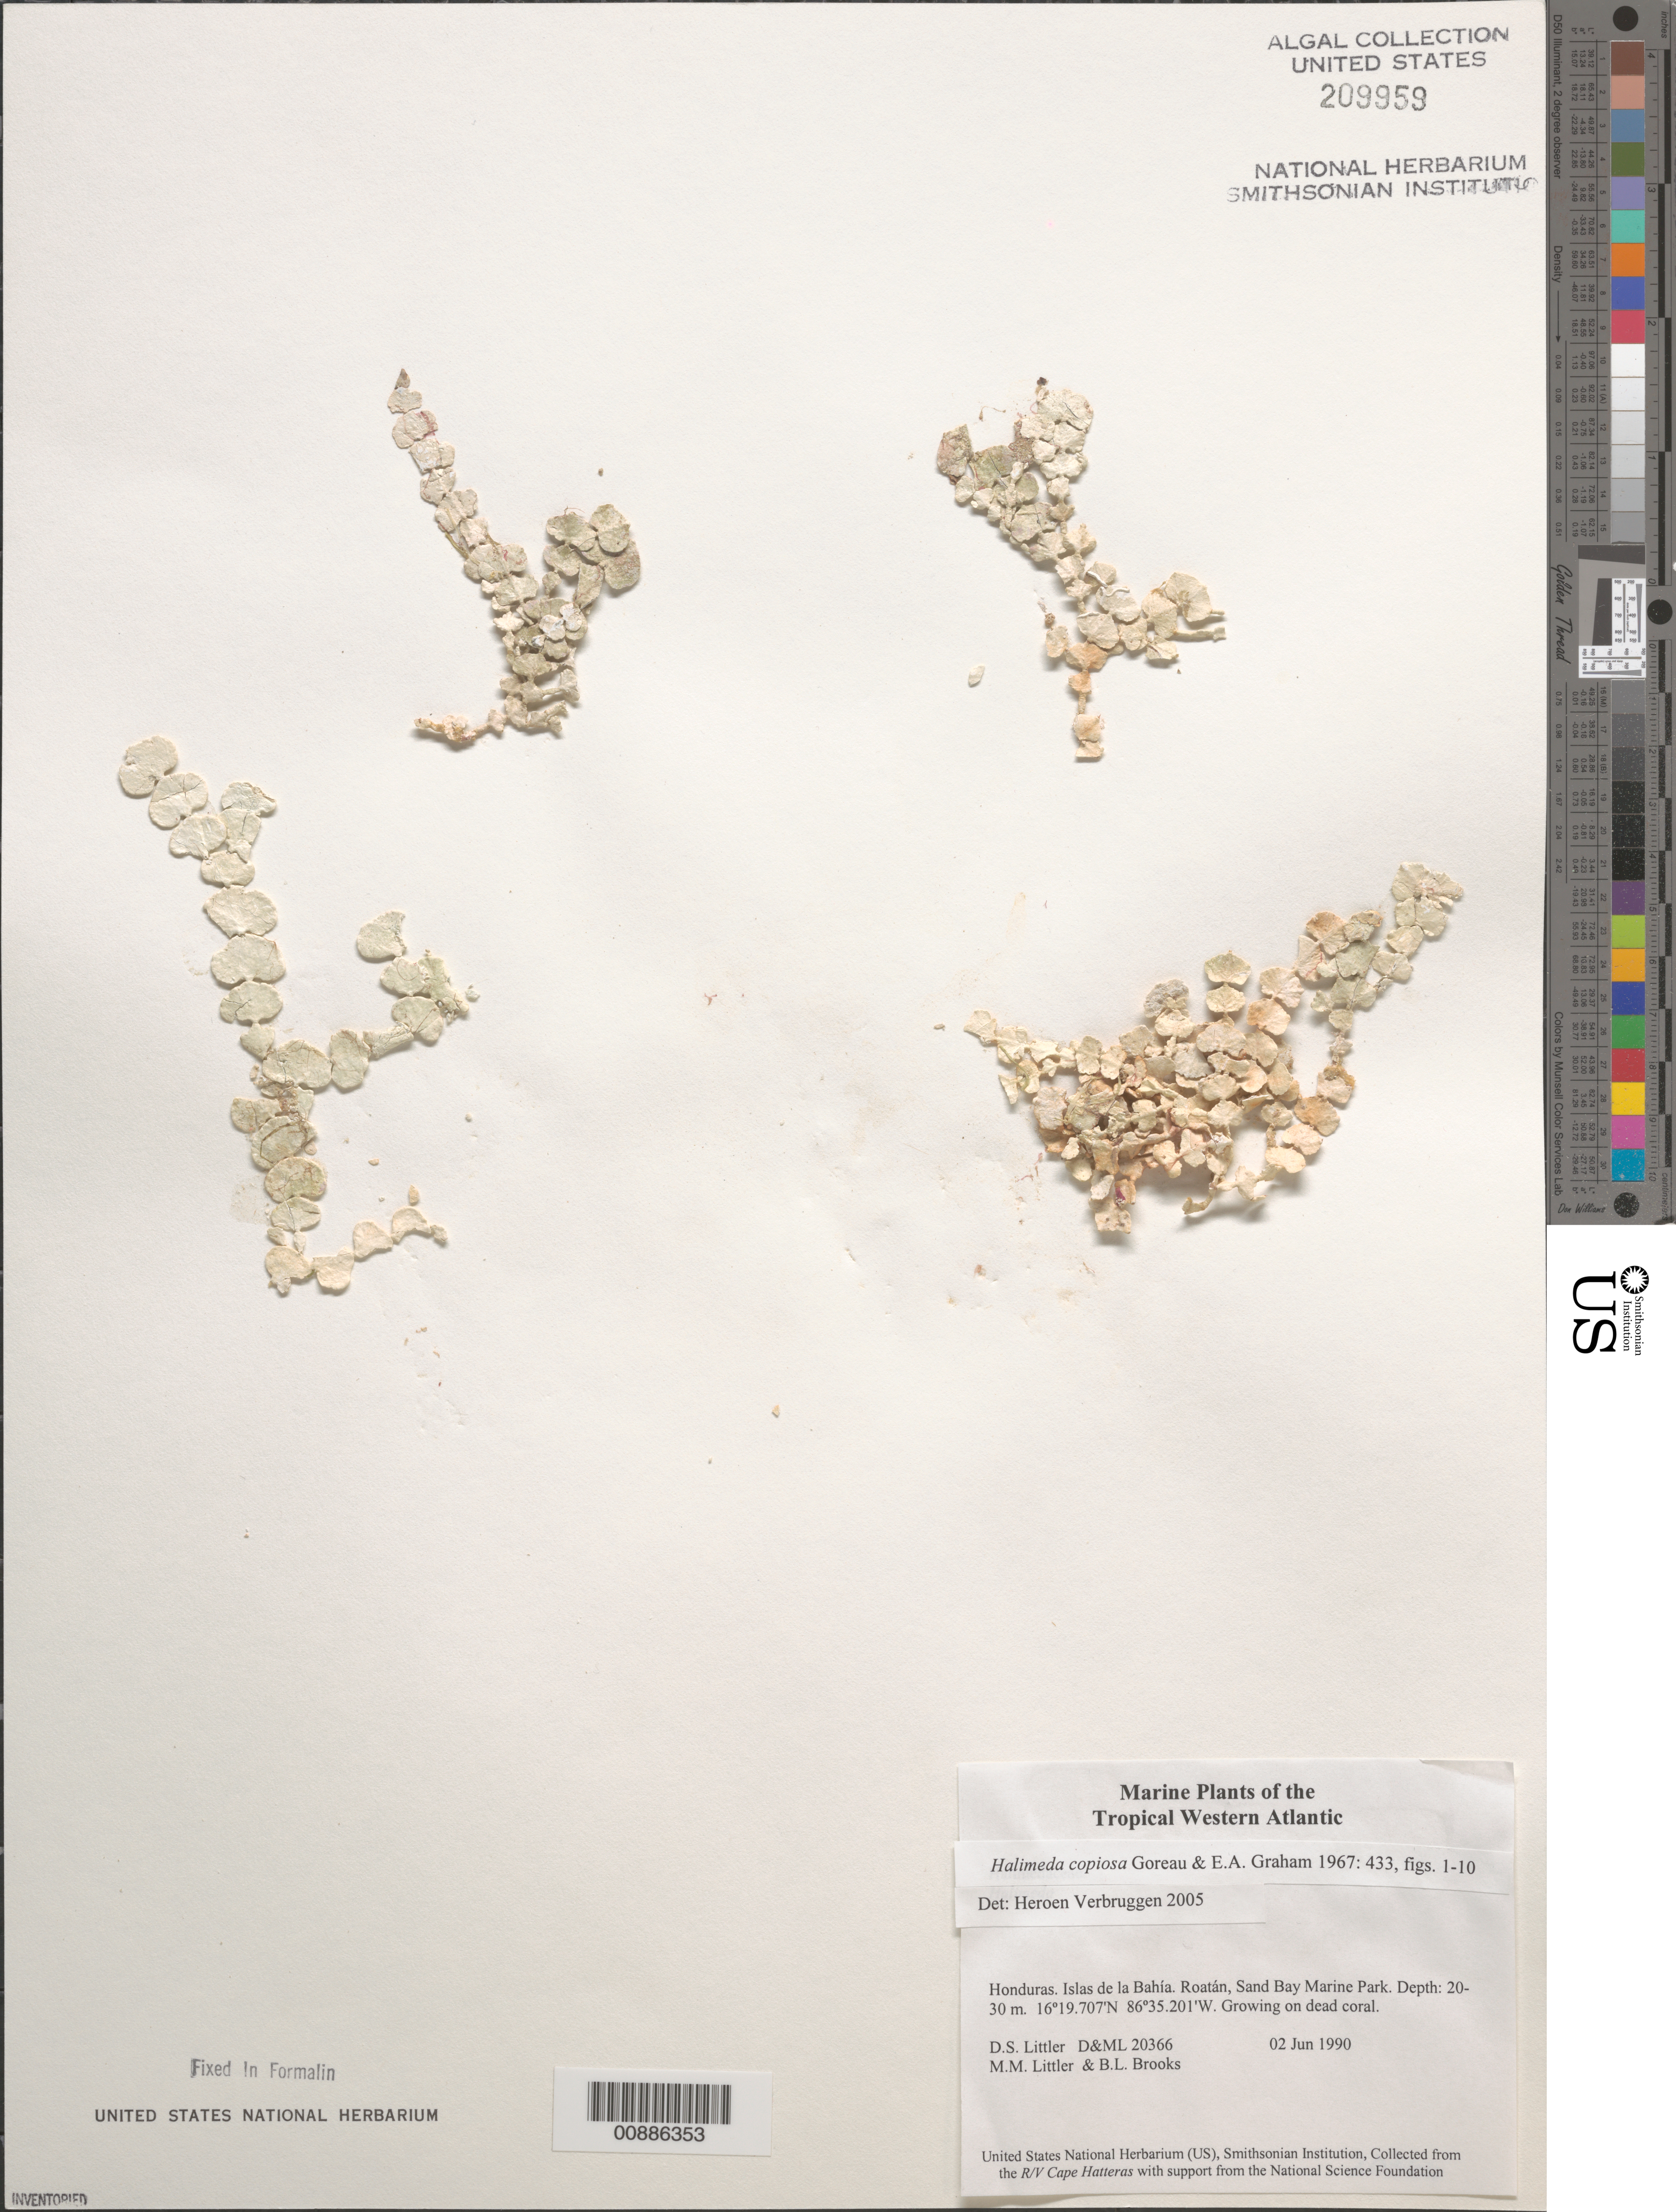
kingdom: Plantae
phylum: Chlorophyta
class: Ulvophyceae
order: Bryopsidales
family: Halimedaceae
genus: Halimeda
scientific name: Halimeda copiosa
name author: Goreau & E.A. Graham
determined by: Verbruggen, H.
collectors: D. S. Littler, M. M. Littler & B. Brooks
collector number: D&ML 20366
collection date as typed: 02 Jun 1990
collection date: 1990-06-02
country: Honduras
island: Roatan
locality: Sand Bay Marine Park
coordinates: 16 19.707'N, 86 35.201'W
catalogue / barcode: US 209959